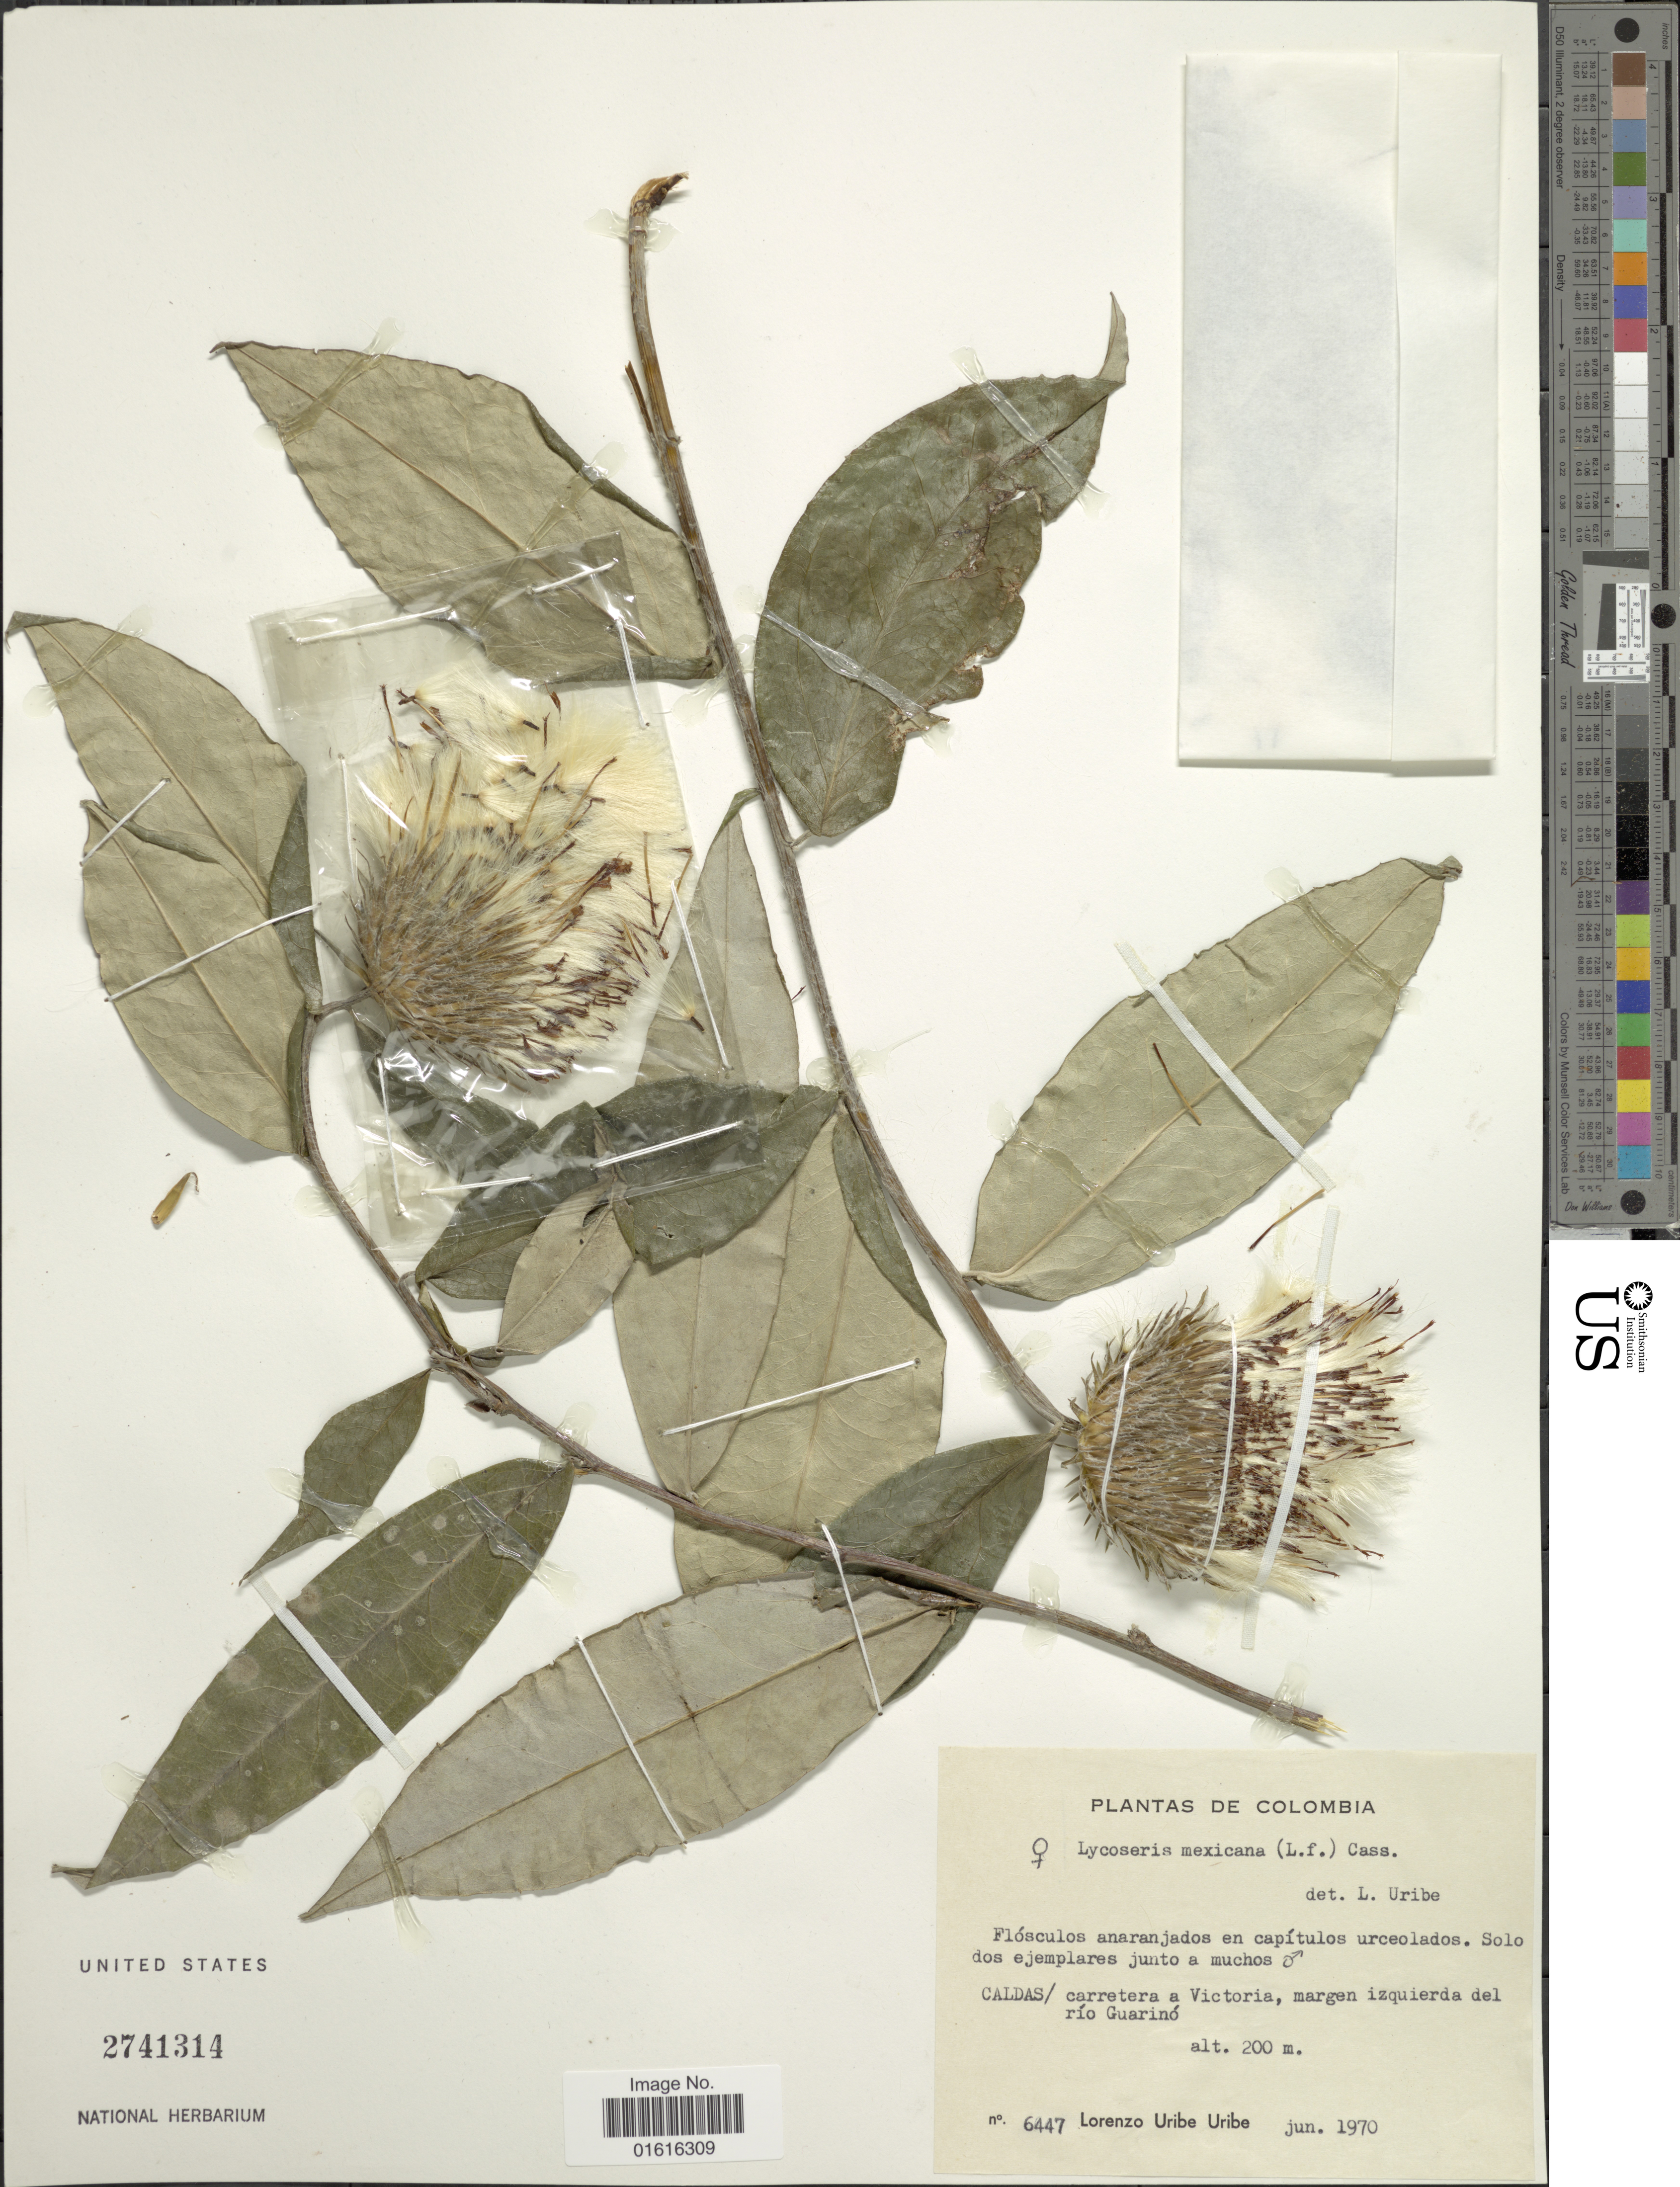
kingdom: Plantae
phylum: Tracheophyta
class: Magnoliopsida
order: Asterales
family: Asteraceae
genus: Lycoseris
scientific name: Lycoseris mexicana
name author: (L. f.) Cass.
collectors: L. Uribe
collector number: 6447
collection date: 1970-06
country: Colombia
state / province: Caldas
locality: Caldas/ carretera a Victoria, marge izquierda del río Guarinó.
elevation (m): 200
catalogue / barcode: US 2741314